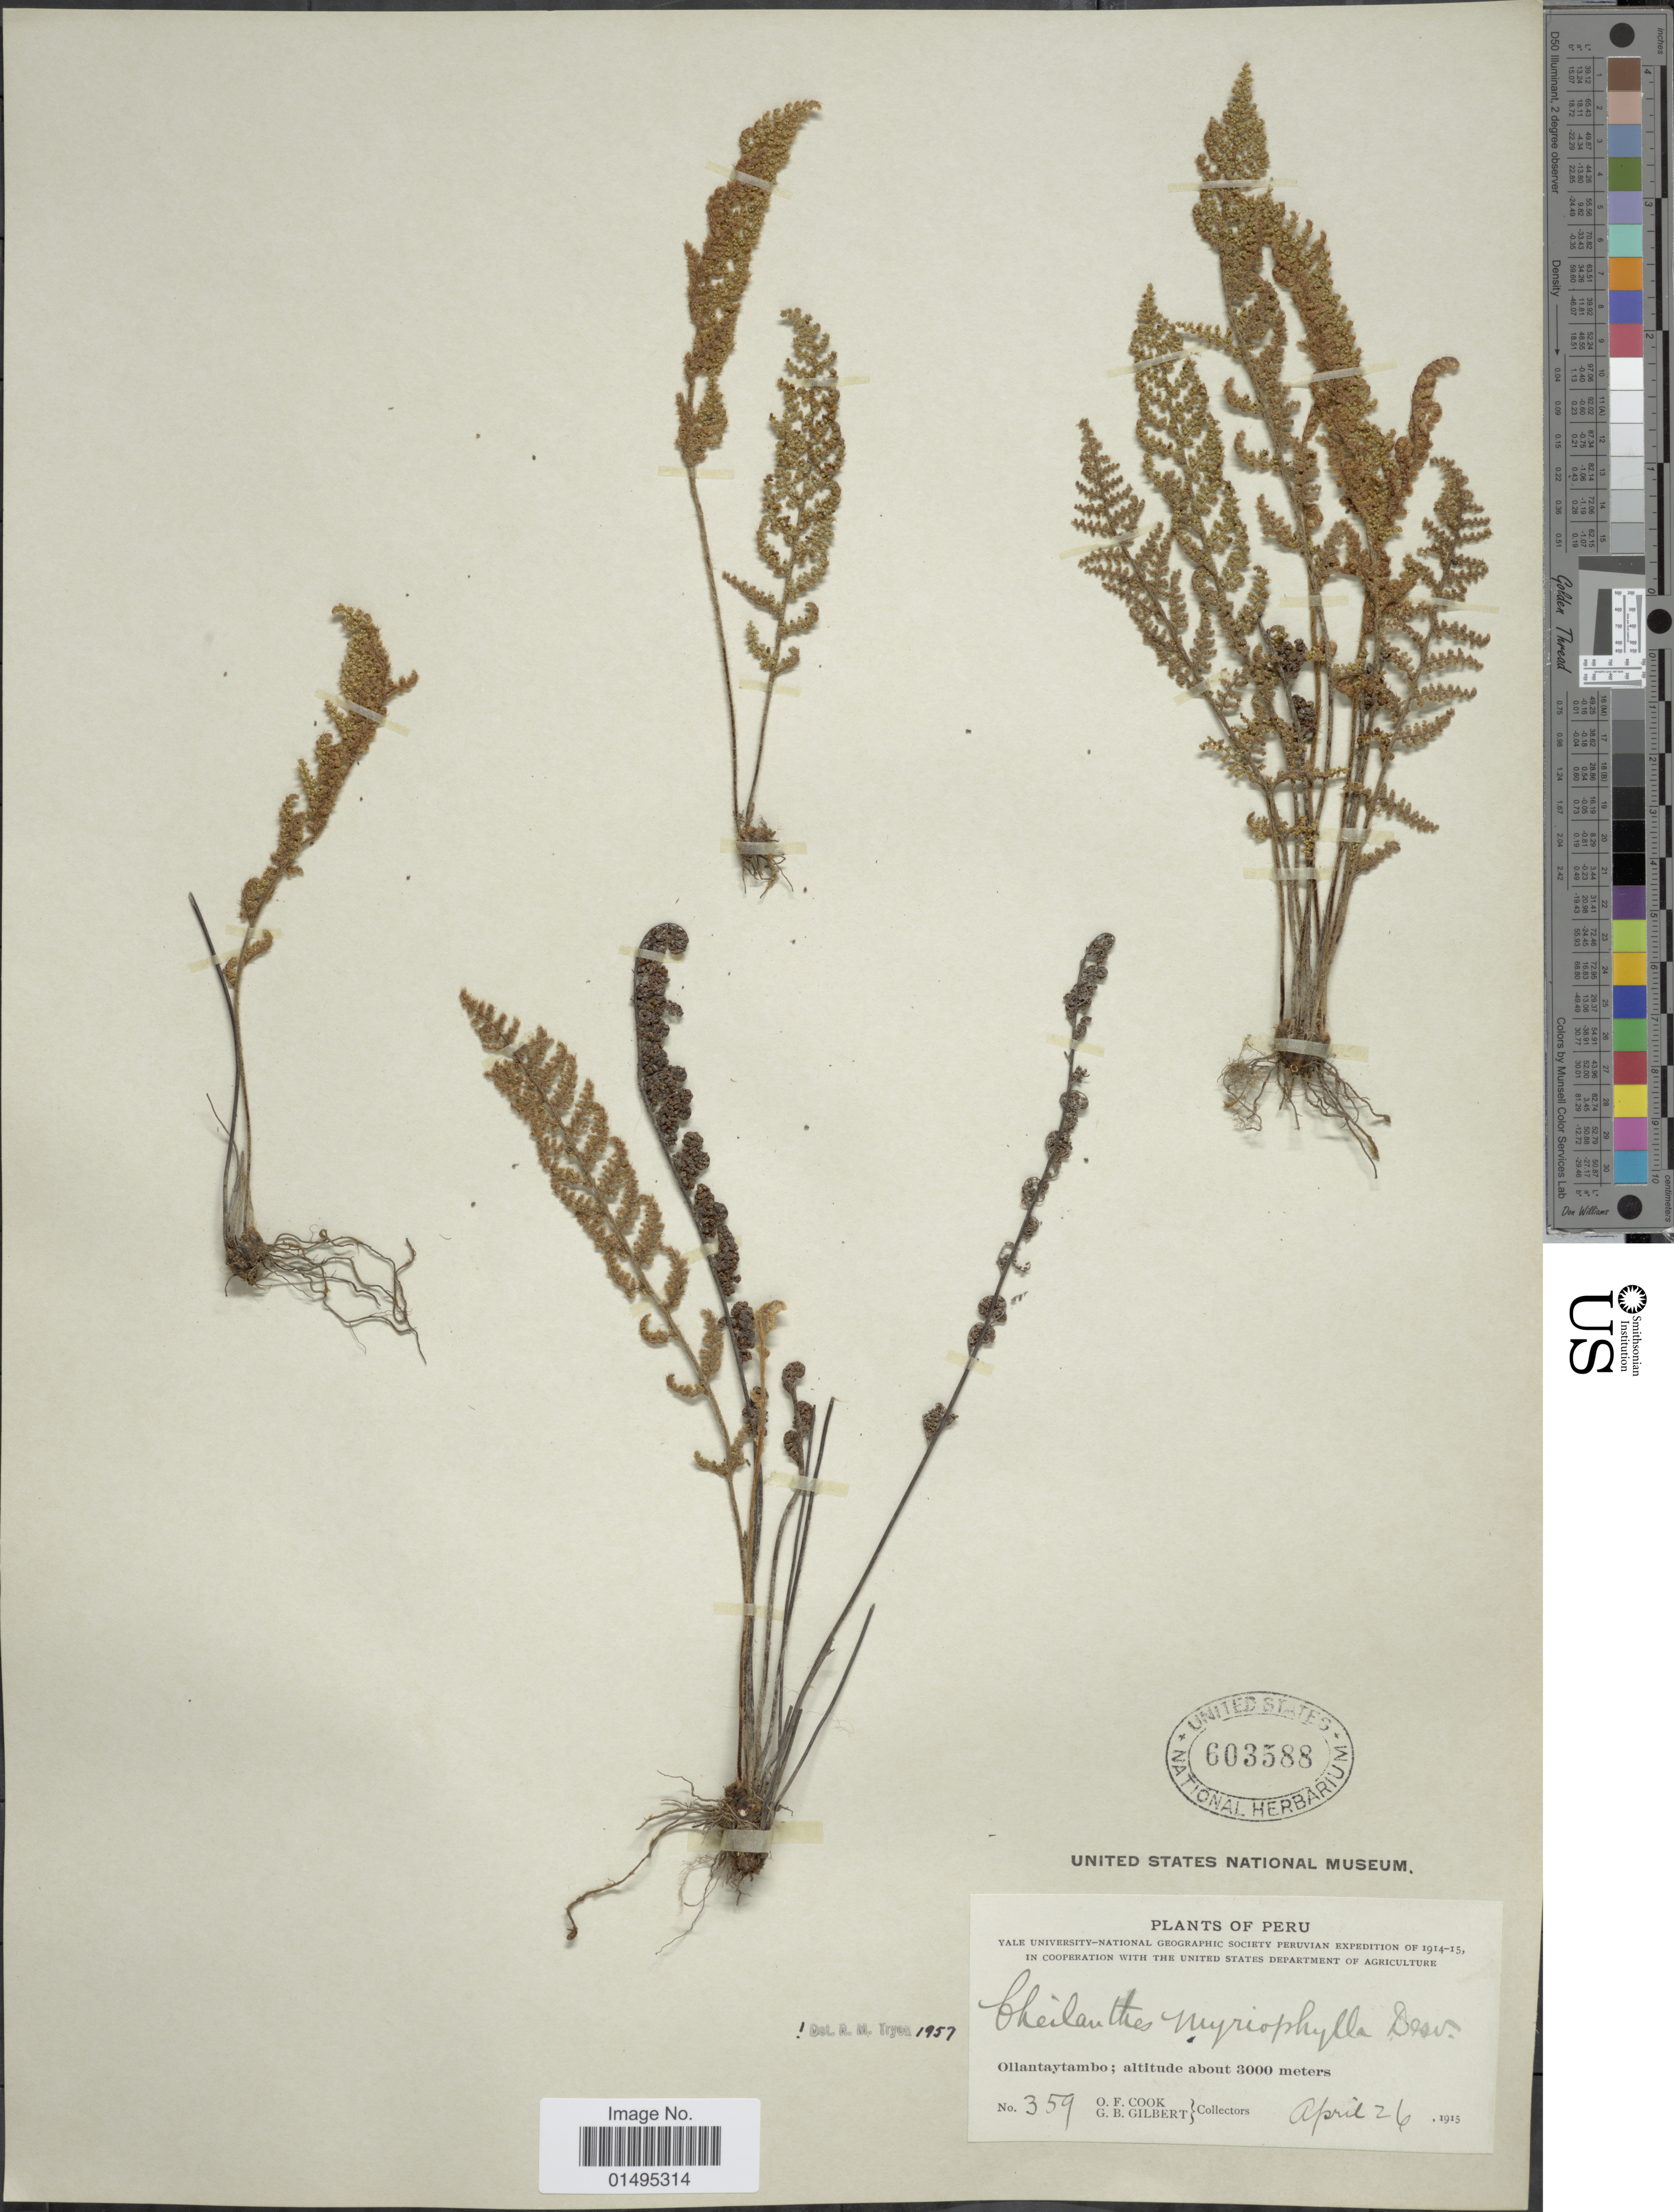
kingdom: Plantae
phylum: Tracheophyta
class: Polypodiopsida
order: Polypodiales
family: Pteridaceae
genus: Myriopteris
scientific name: Myriopteris myriophylla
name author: (Desv.) J. Sm.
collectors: O. F. Cook & G. B. Gilbert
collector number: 359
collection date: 1915-04-26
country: Peru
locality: Peru, Ollantaytambo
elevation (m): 3000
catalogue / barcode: US 603588